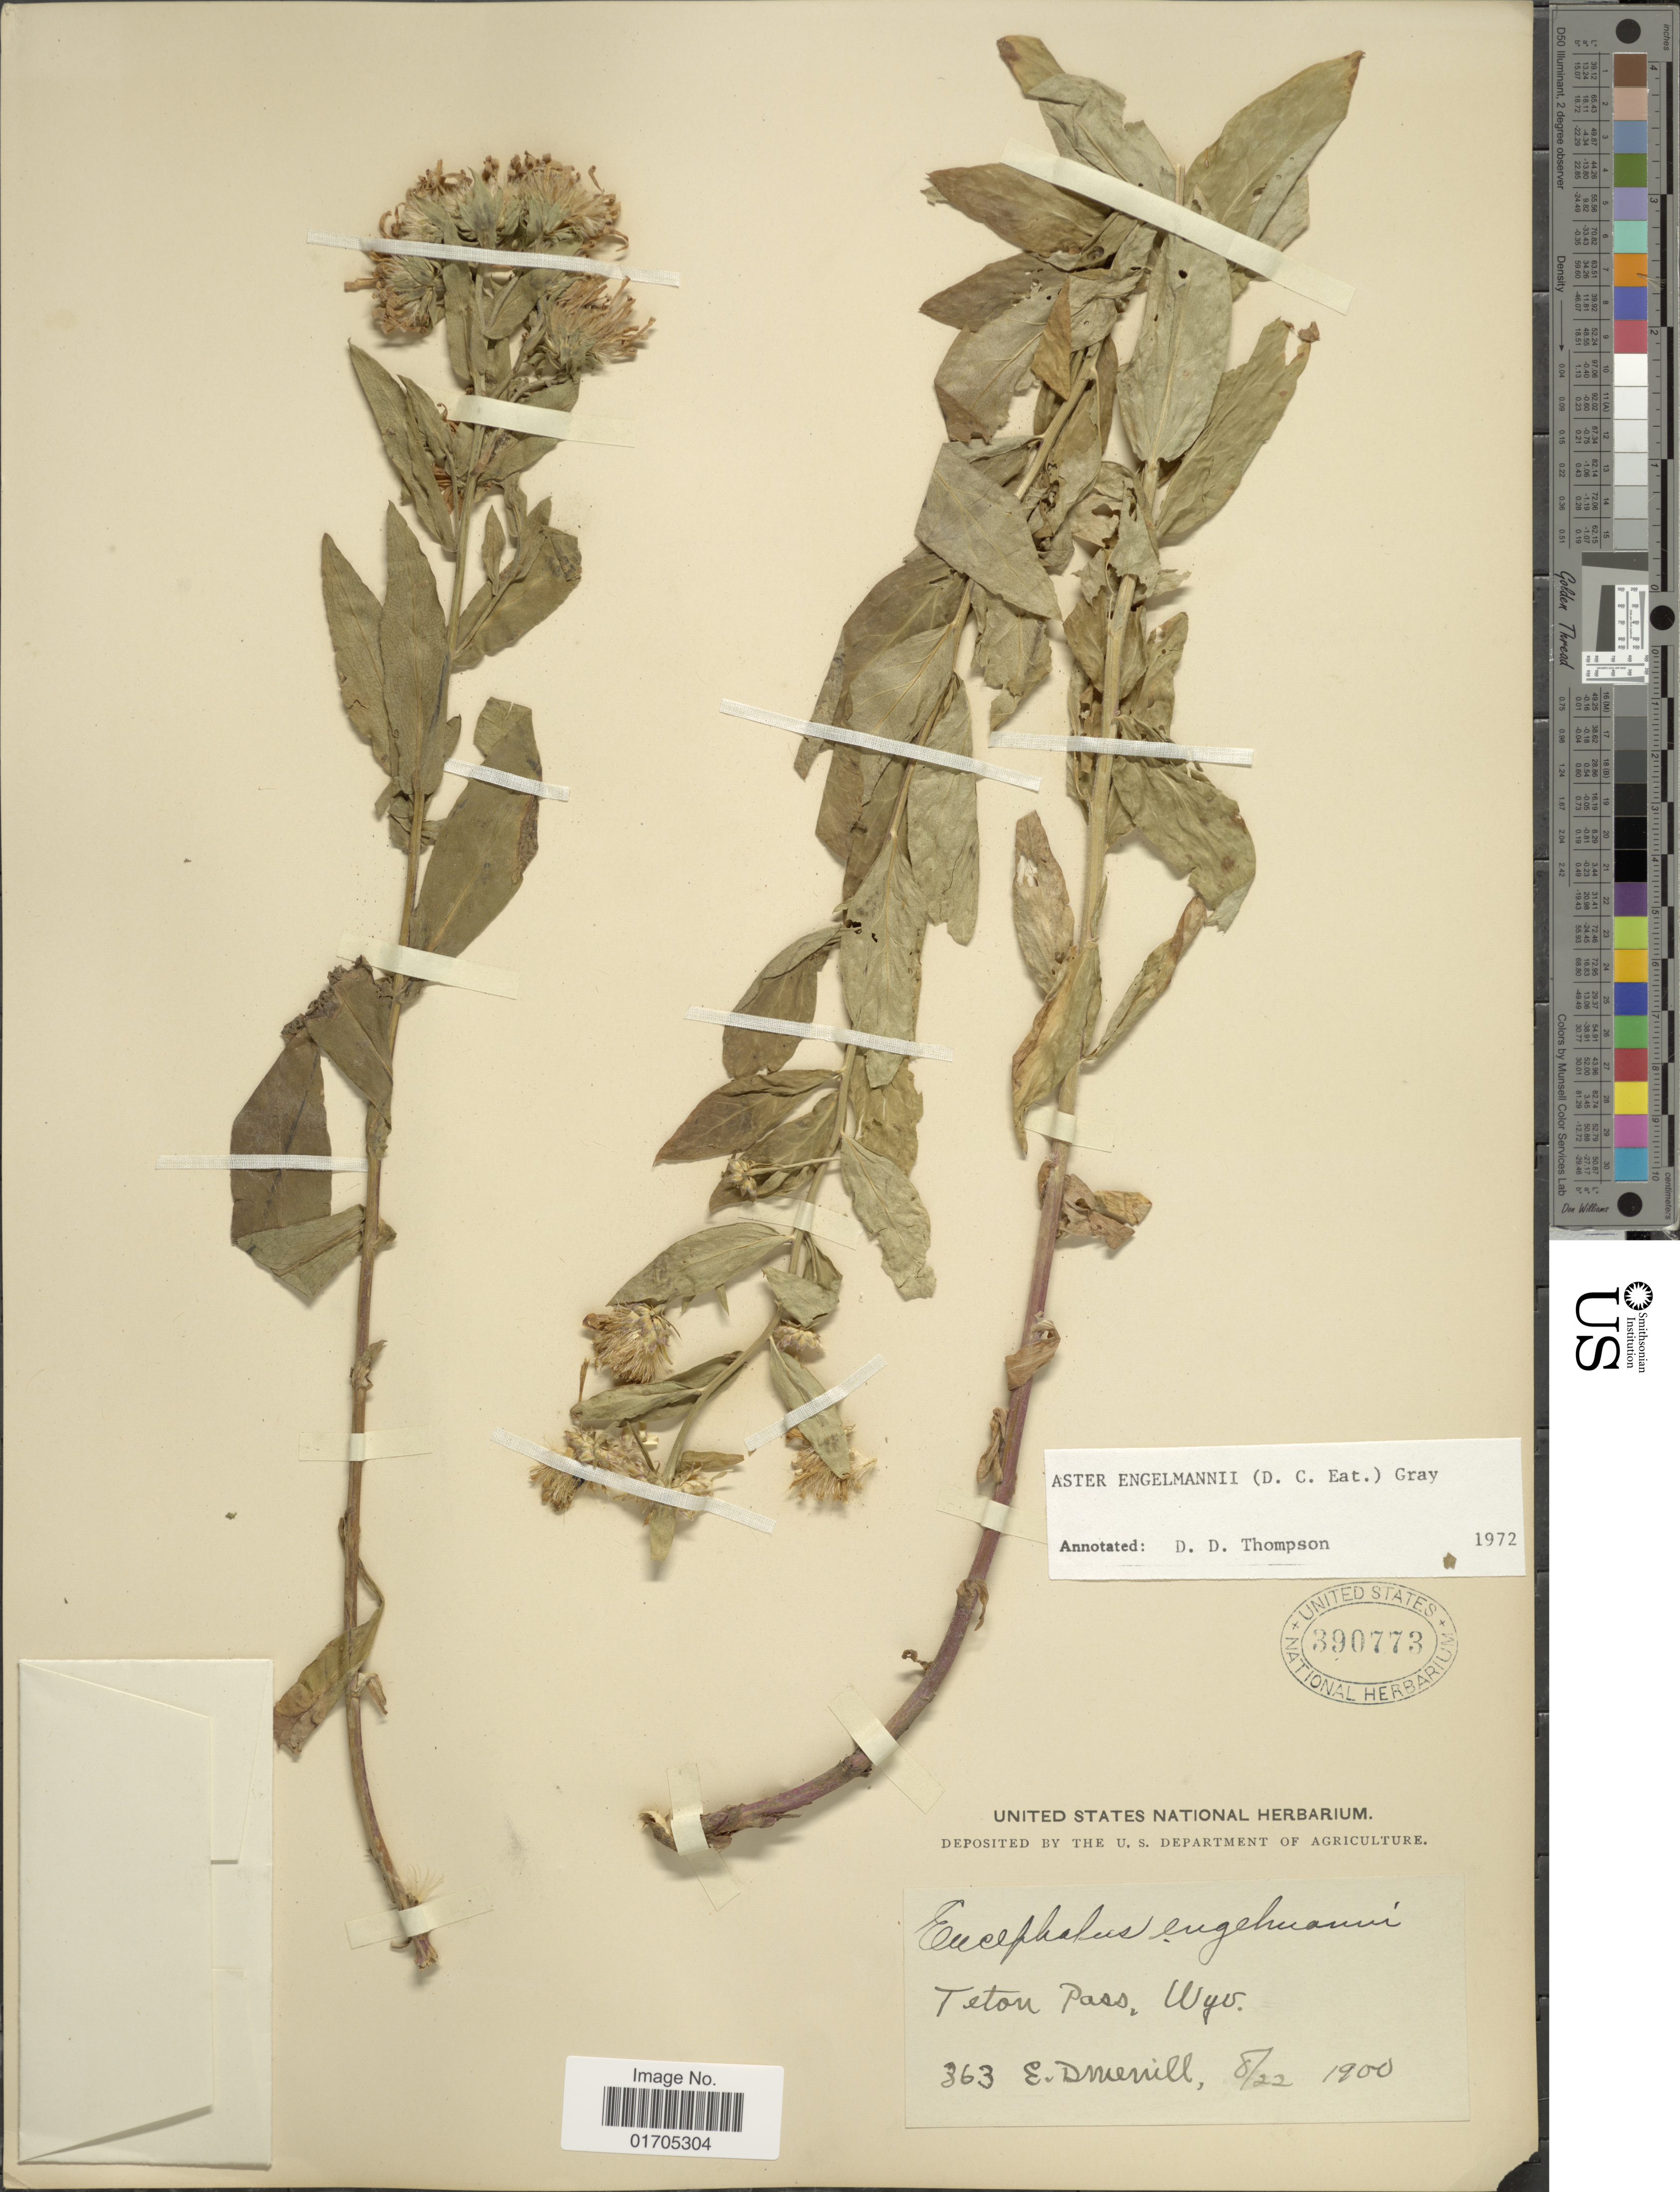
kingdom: Plantae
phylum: Tracheophyta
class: Magnoliopsida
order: Asterales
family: Asteraceae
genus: Eucephalus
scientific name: Eucephalus engelmannii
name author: (D.C. Eaton) Greene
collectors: E. Merrill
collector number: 363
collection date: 1900-08-22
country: United States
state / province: Wyoming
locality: Teton Pass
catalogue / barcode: US 390773